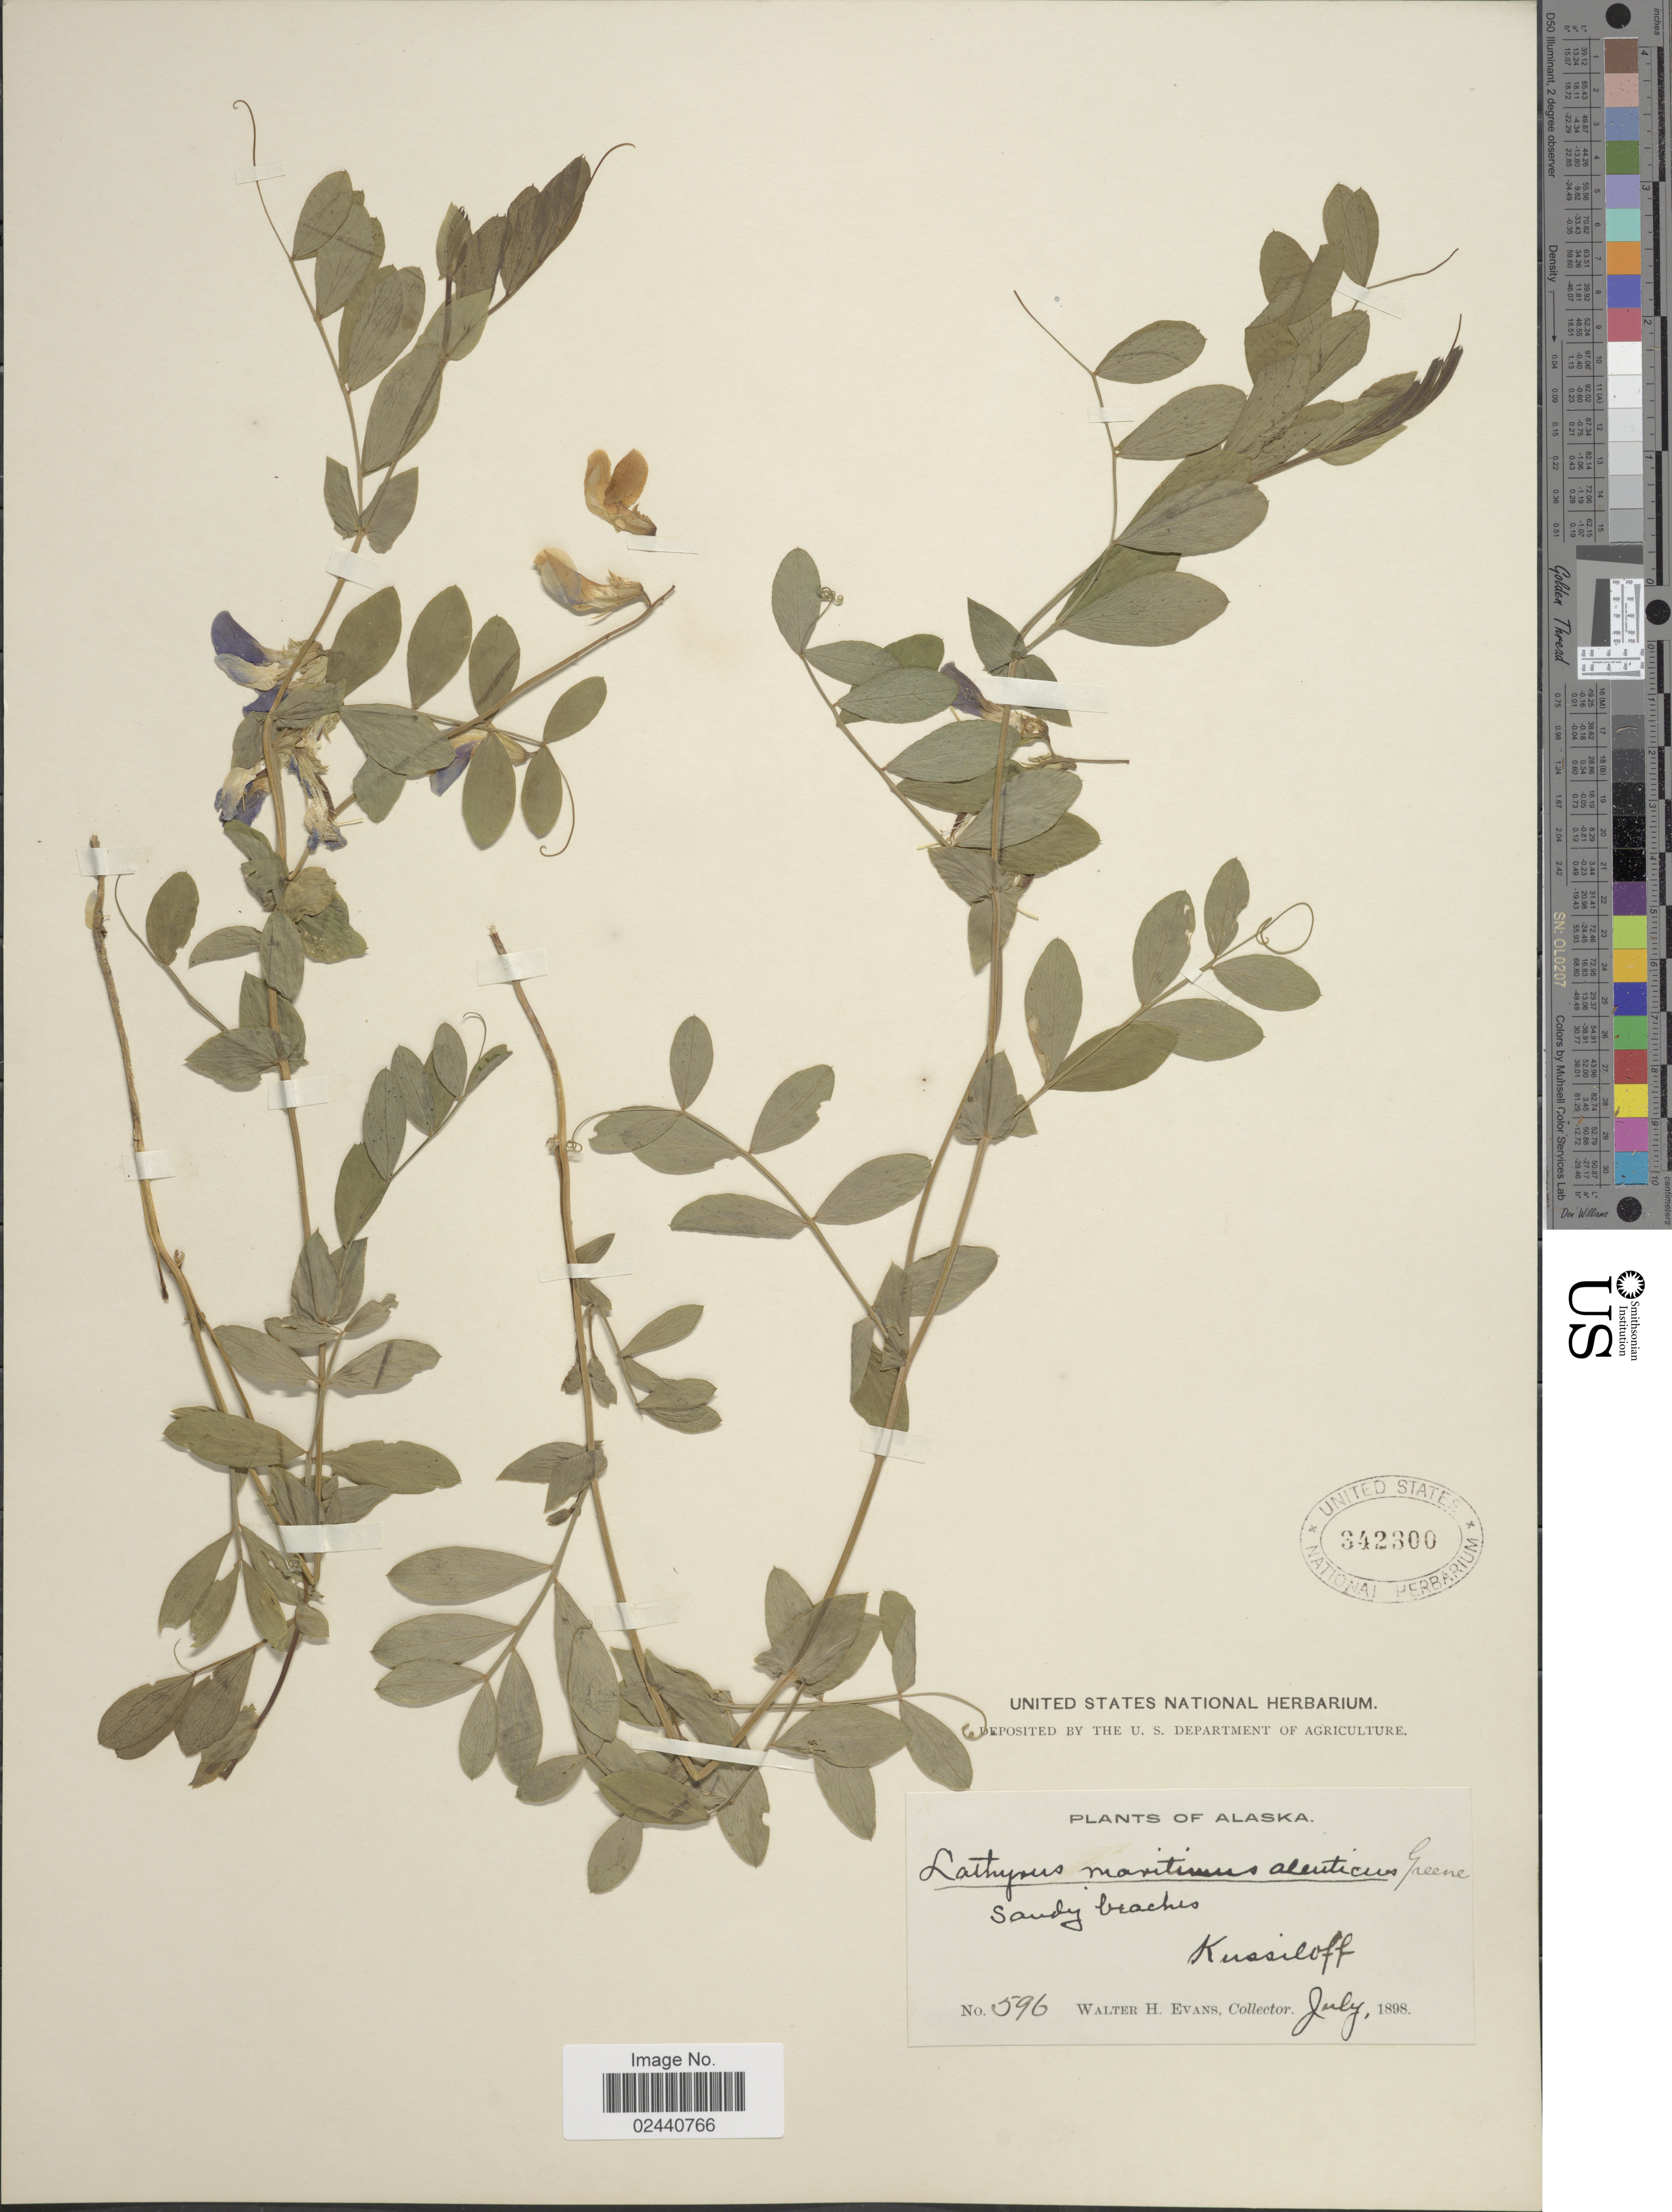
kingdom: Plantae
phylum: Tracheophyta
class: Magnoliopsida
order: Fabales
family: Fabaceae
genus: Lathyrus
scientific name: Lathyrus japonicus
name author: Willd.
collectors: W. H. Evans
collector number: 596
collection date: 1898-07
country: United States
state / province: Alaska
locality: Kussiloff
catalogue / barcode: US 342300